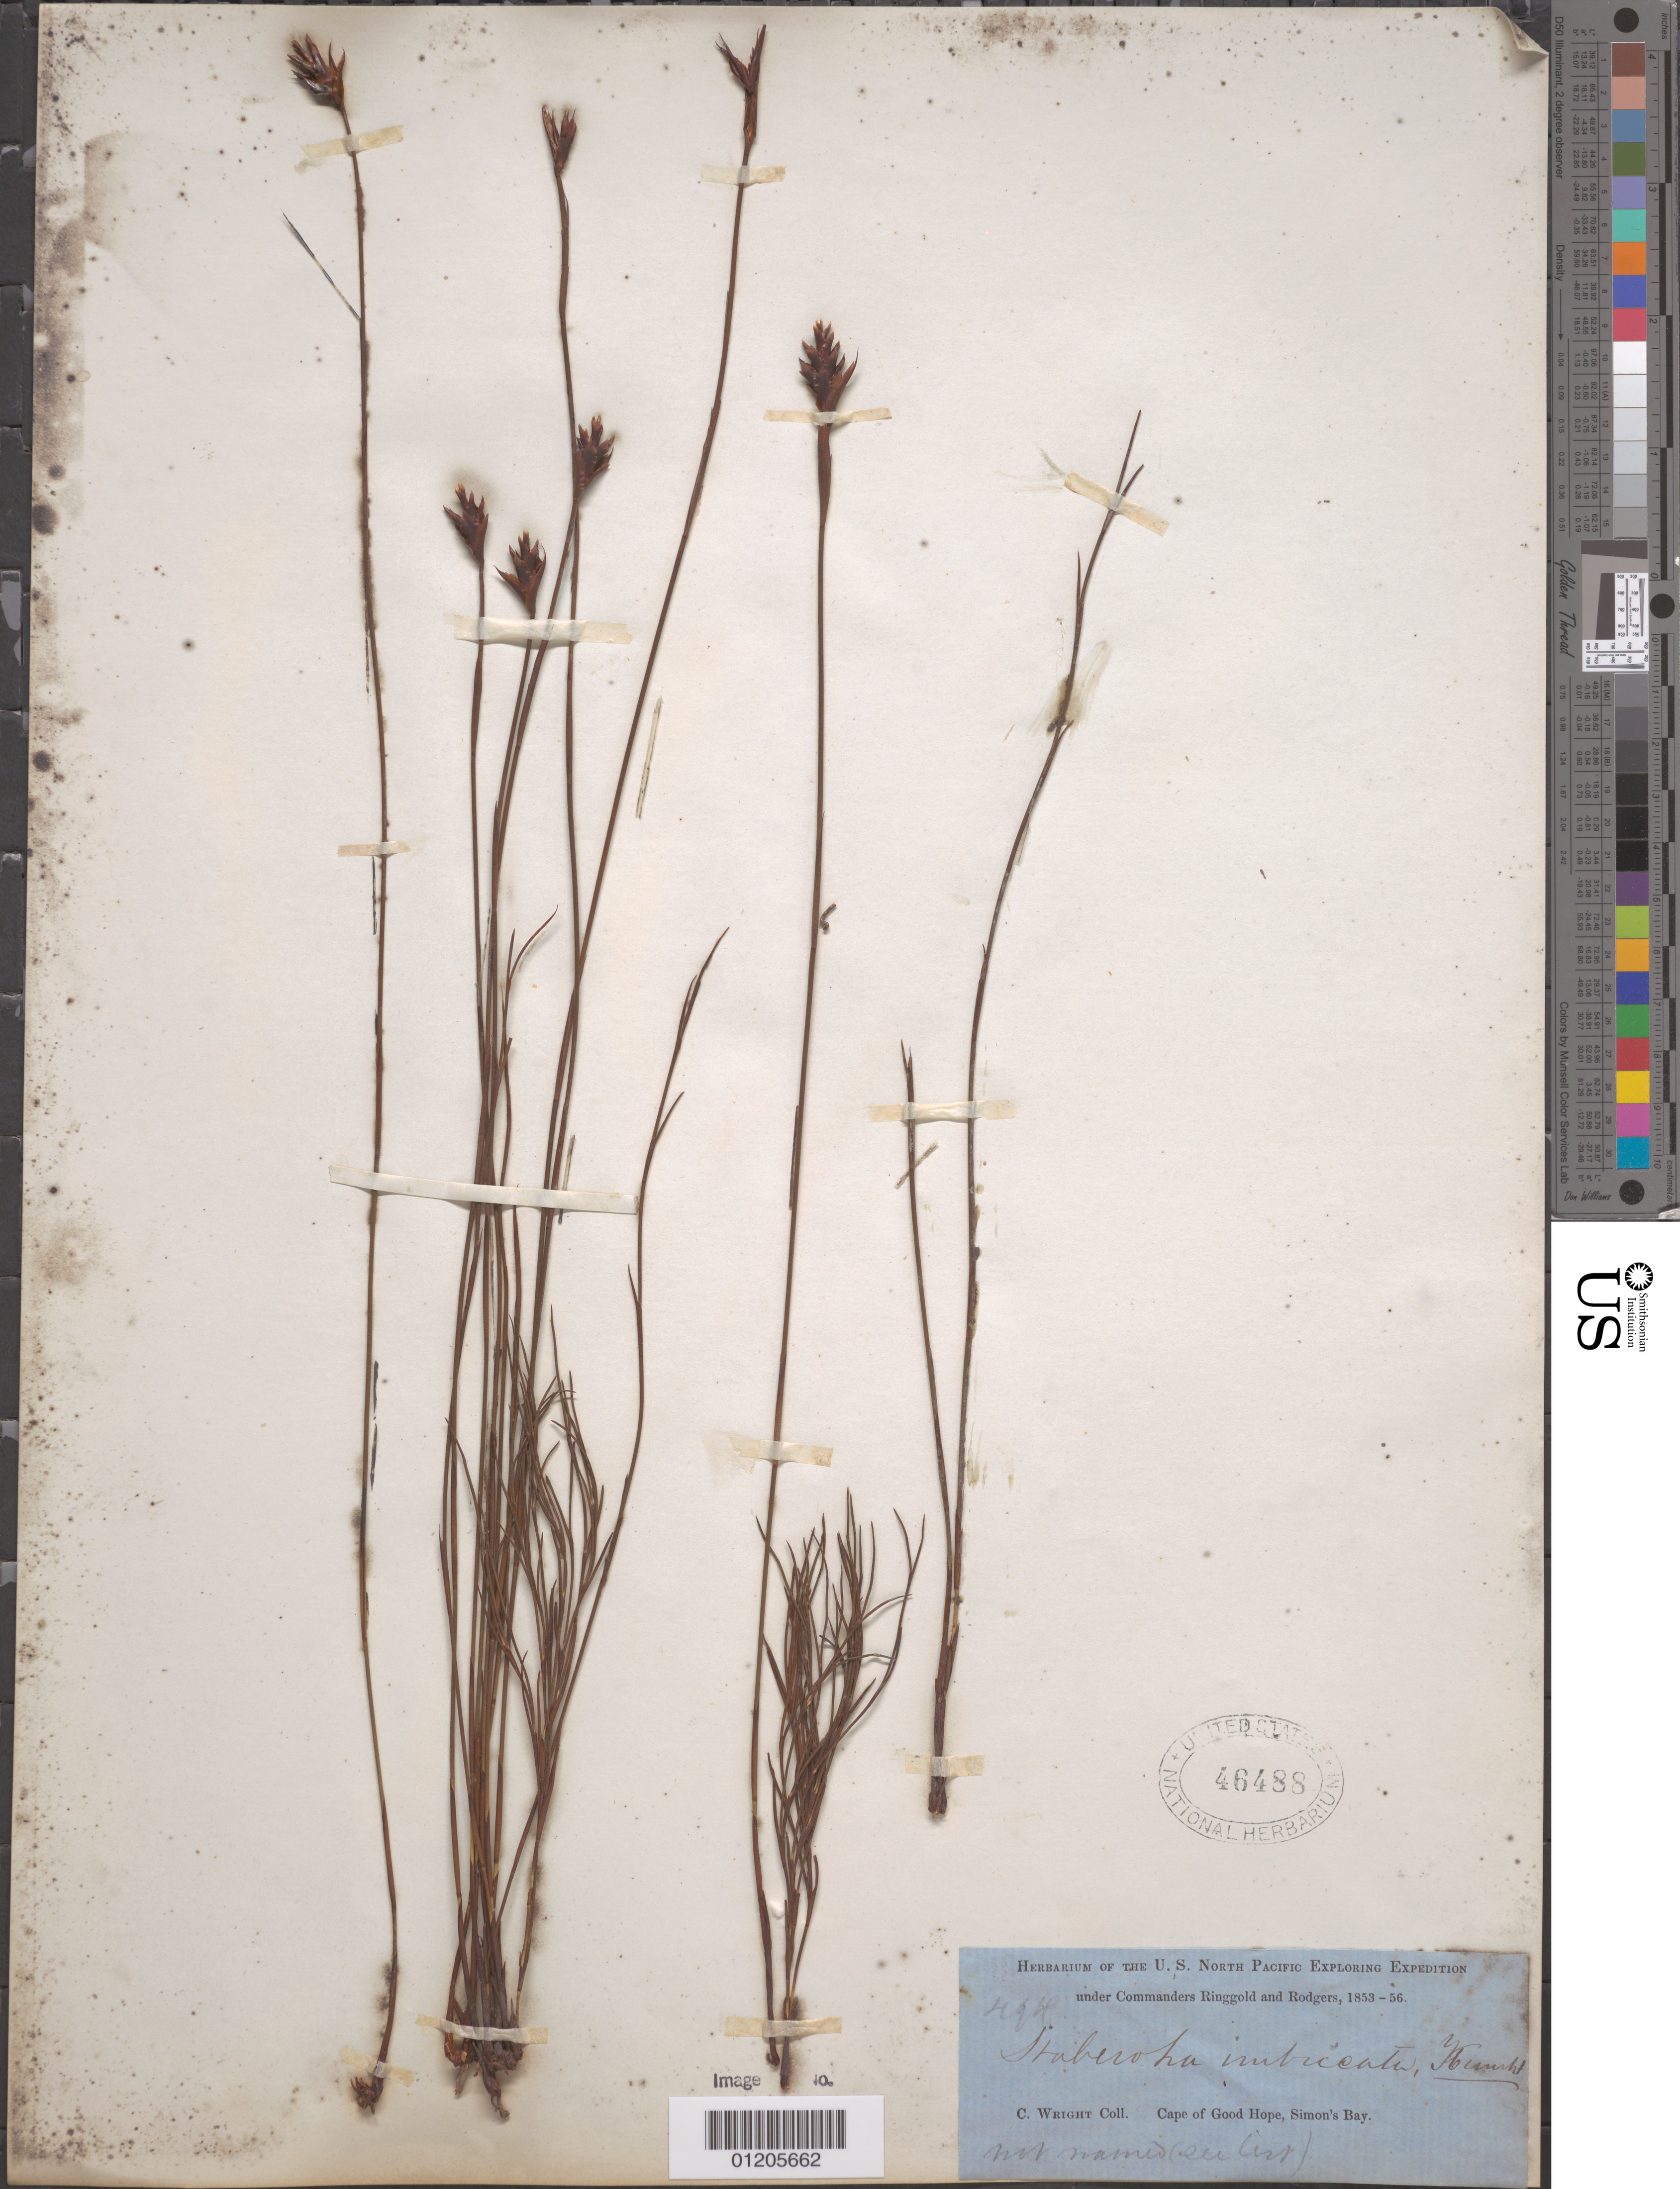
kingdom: Plantae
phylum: Tracheophyta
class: Liliopsida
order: Poales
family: Restionaceae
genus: Staberoha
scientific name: Staberoha imbricata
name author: (Thunb.) Kunth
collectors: C. Wright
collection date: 1853/1856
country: South Africa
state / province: Western Cape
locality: Cape of Good Hope, Simon's Bay.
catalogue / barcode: US 46488